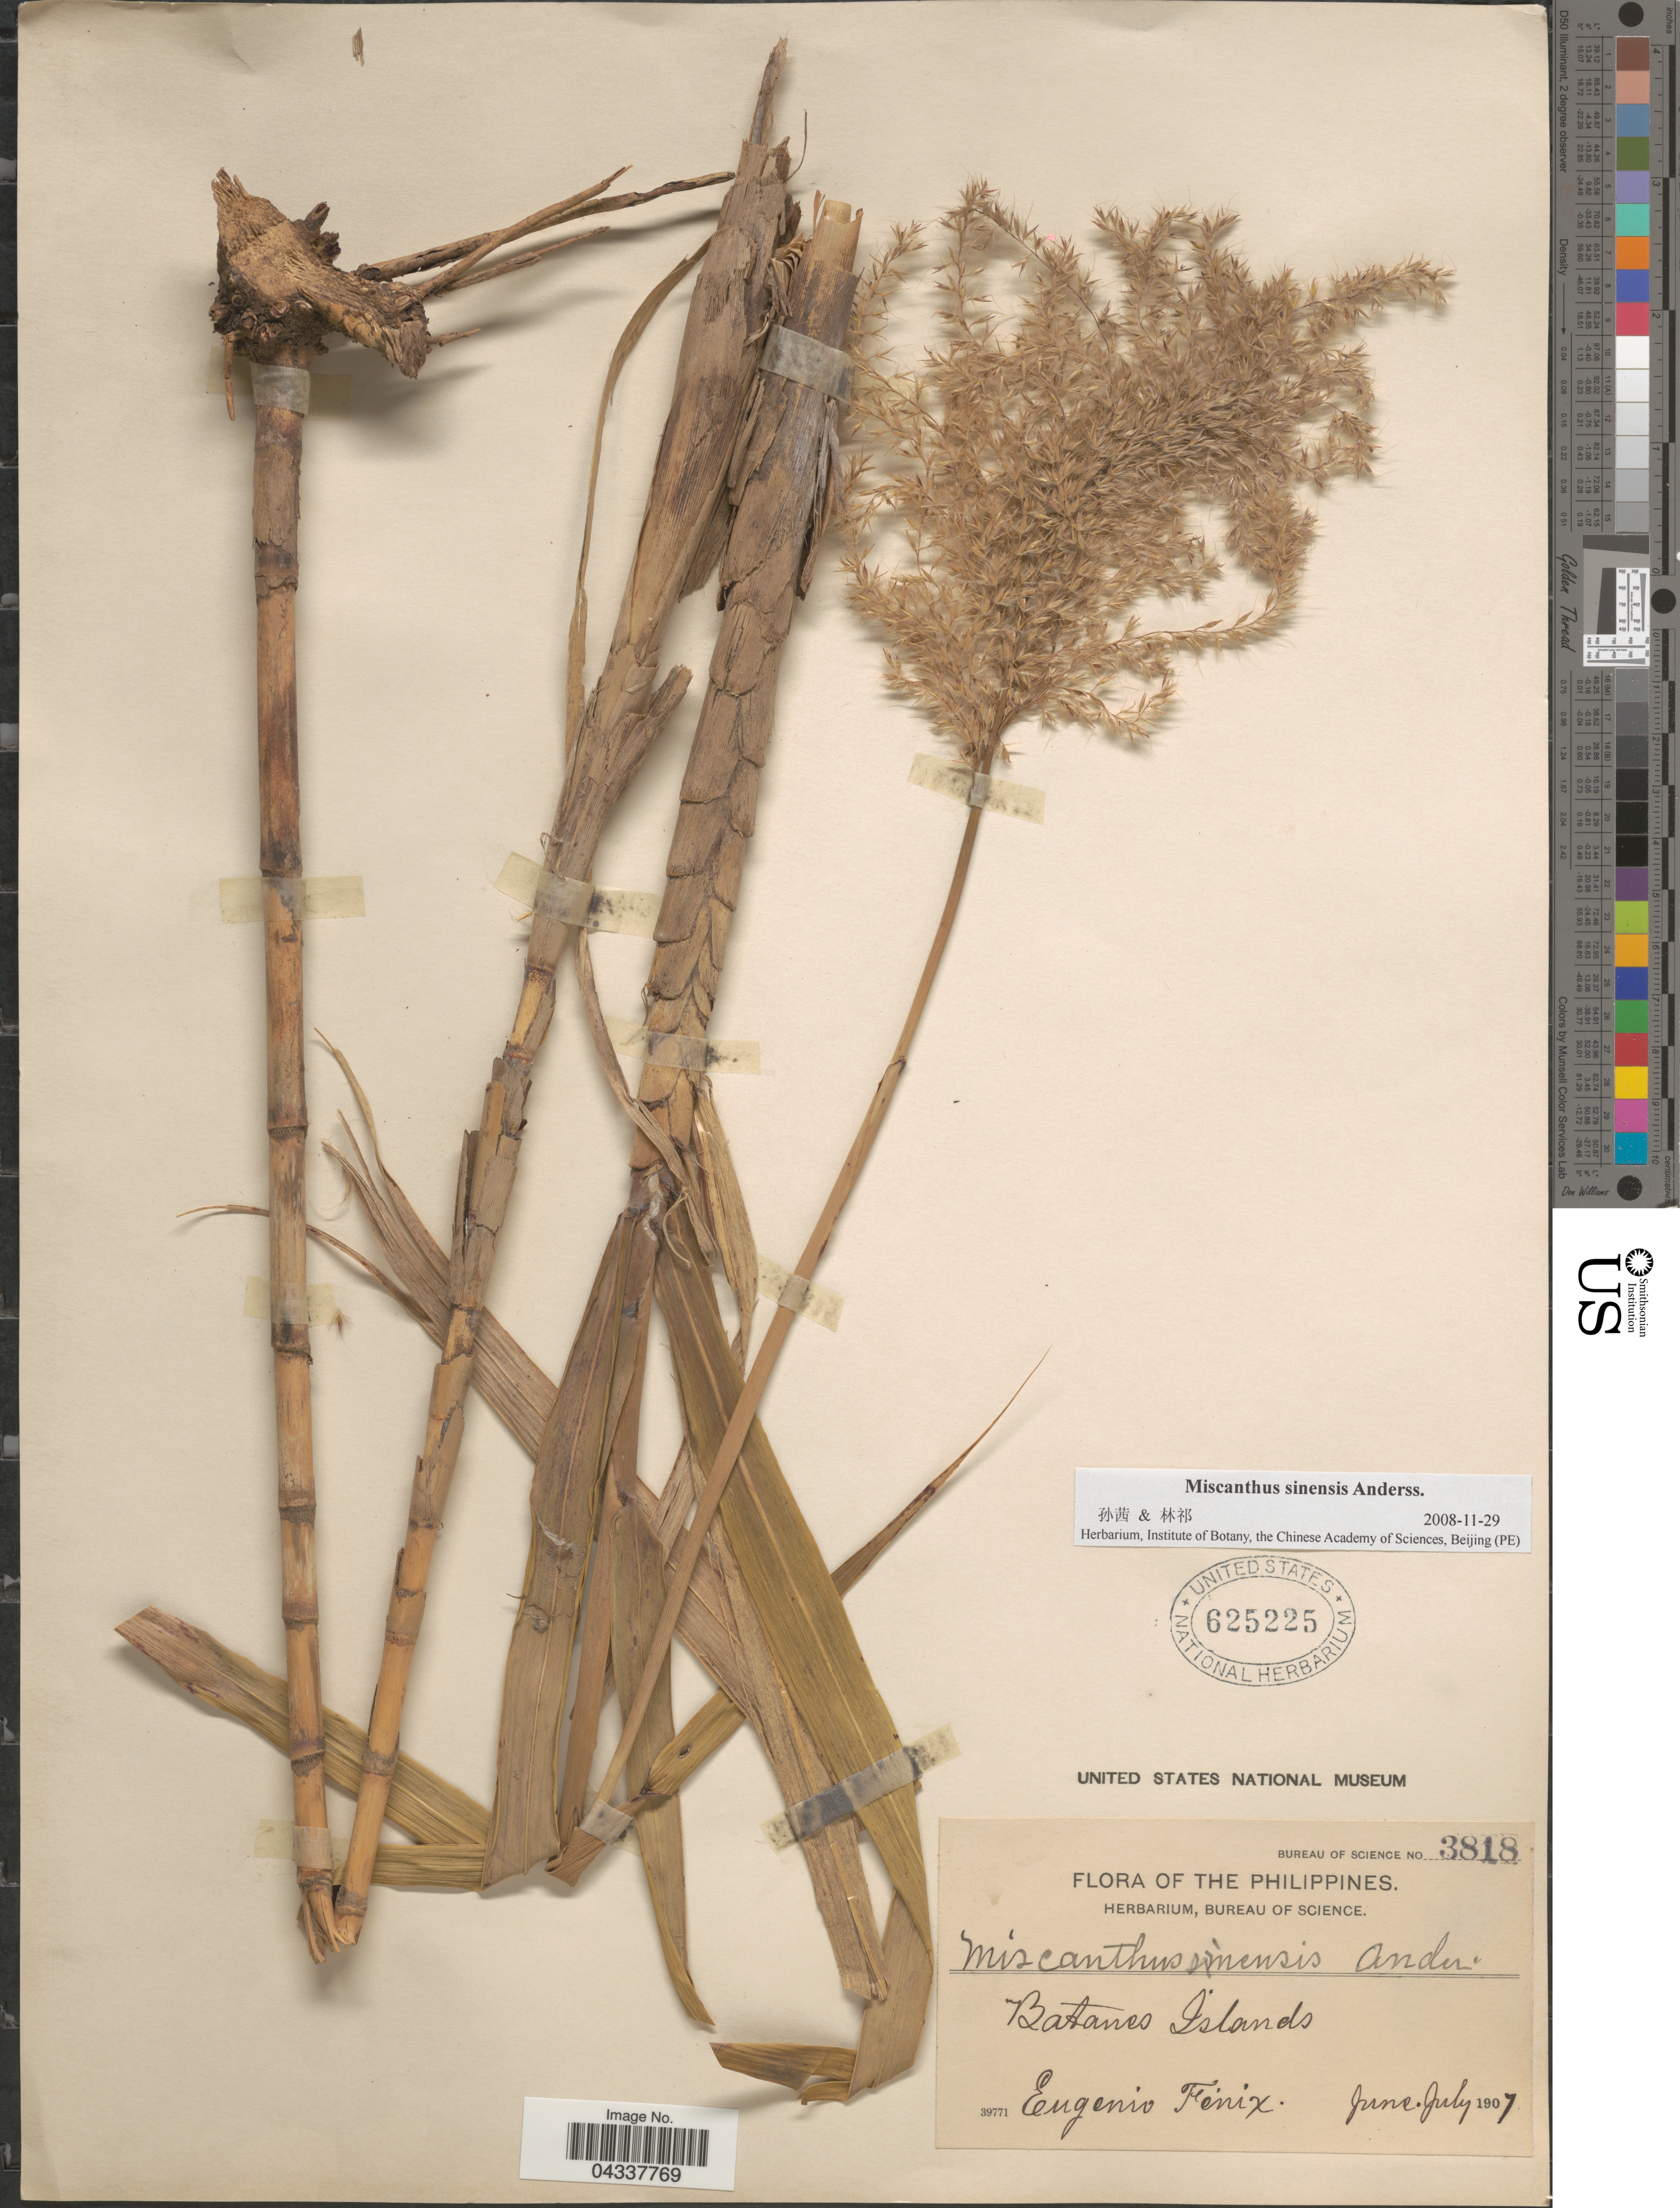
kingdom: Plantae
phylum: Tracheophyta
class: Liliopsida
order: Poales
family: Poaceae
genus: Miscanthus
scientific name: Miscanthus sinensis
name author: Andersson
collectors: E. Fénix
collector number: Bureau of Science 3818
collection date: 1907-06/1907-07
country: Philippines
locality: Batanes Islands.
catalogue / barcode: US 625225